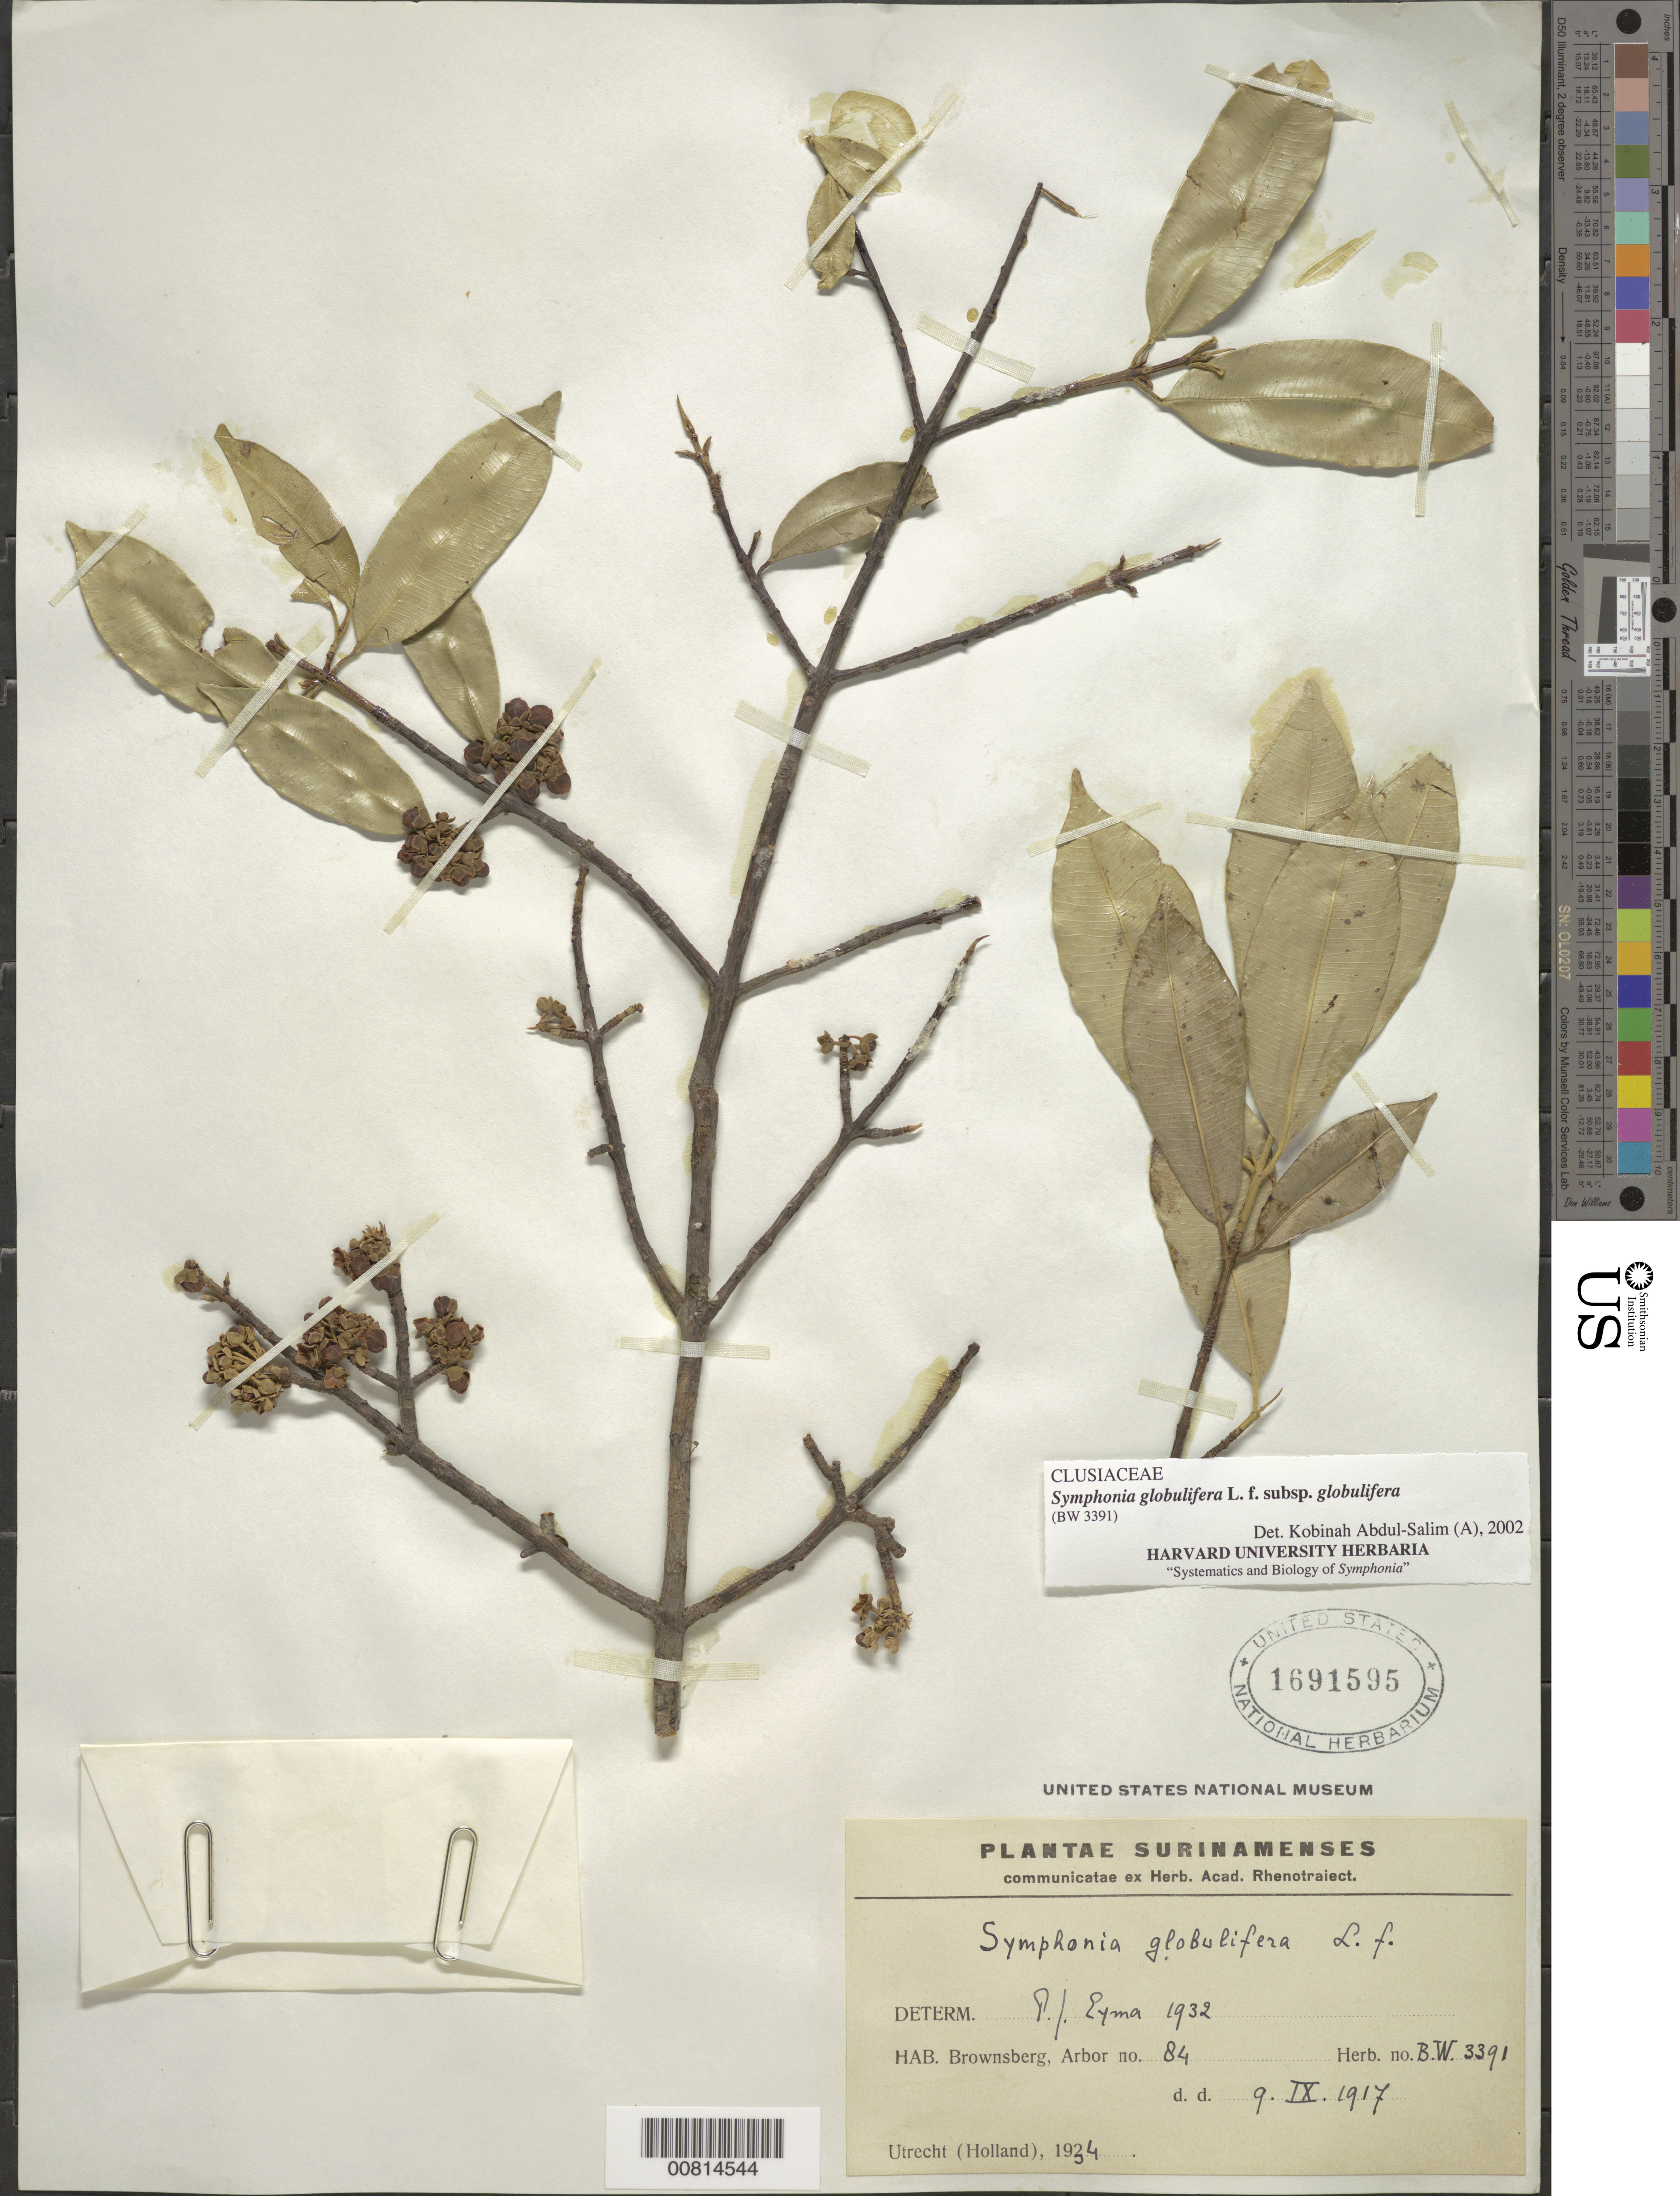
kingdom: Plantae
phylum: Tracheophyta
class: Magnoliopsida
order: Malpighiales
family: Clusiaceae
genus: Symphonia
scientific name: Symphonia globulifera subsp. globulifera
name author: L. f.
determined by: Abdul-Salim, K.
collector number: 3391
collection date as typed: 9-Sep-17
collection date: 1917-09-09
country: Suriname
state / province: Brokopondo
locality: Brownsberg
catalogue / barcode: US 1691595